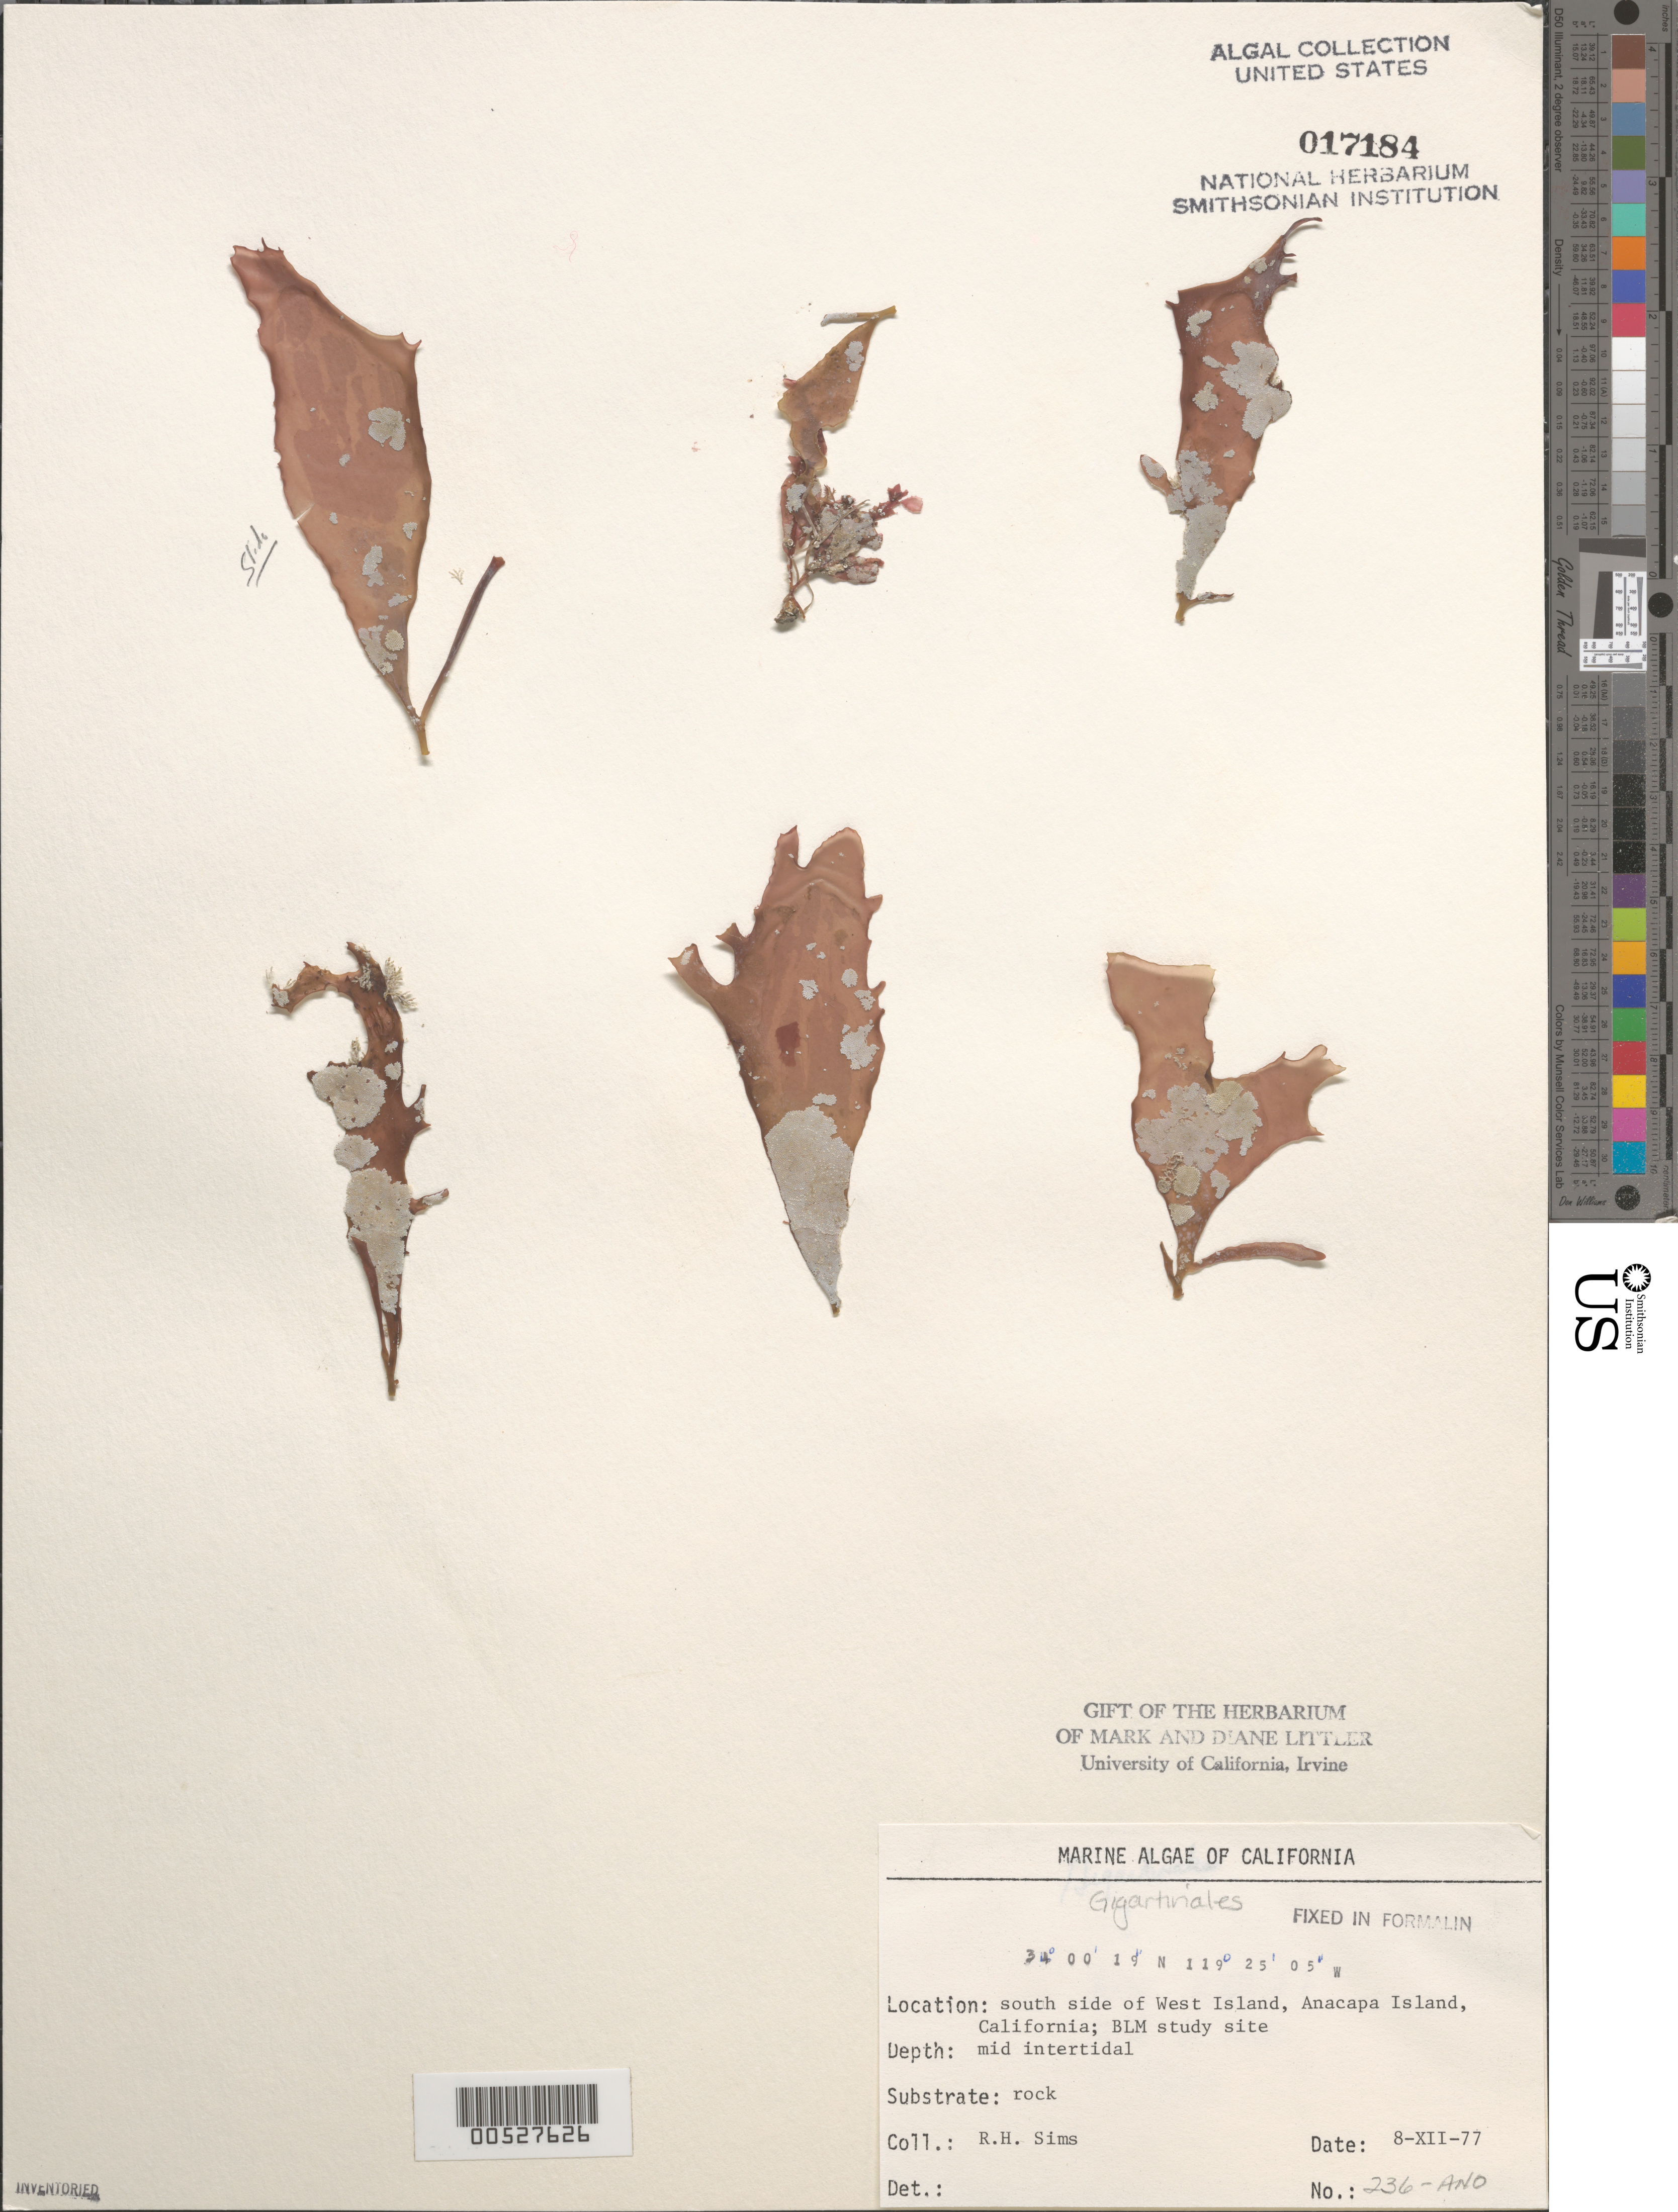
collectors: R. H. Sims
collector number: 236-ANO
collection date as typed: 08 Dec 1977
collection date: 1977-12-08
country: United States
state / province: California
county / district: Ventura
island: Anacapa Island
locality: South side of west island, near Cat Rock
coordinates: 34 00'19"N, 119 25'05"W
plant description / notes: BLM-SOCALBIGHT Rocky Intertidal Survey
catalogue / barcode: US 17184